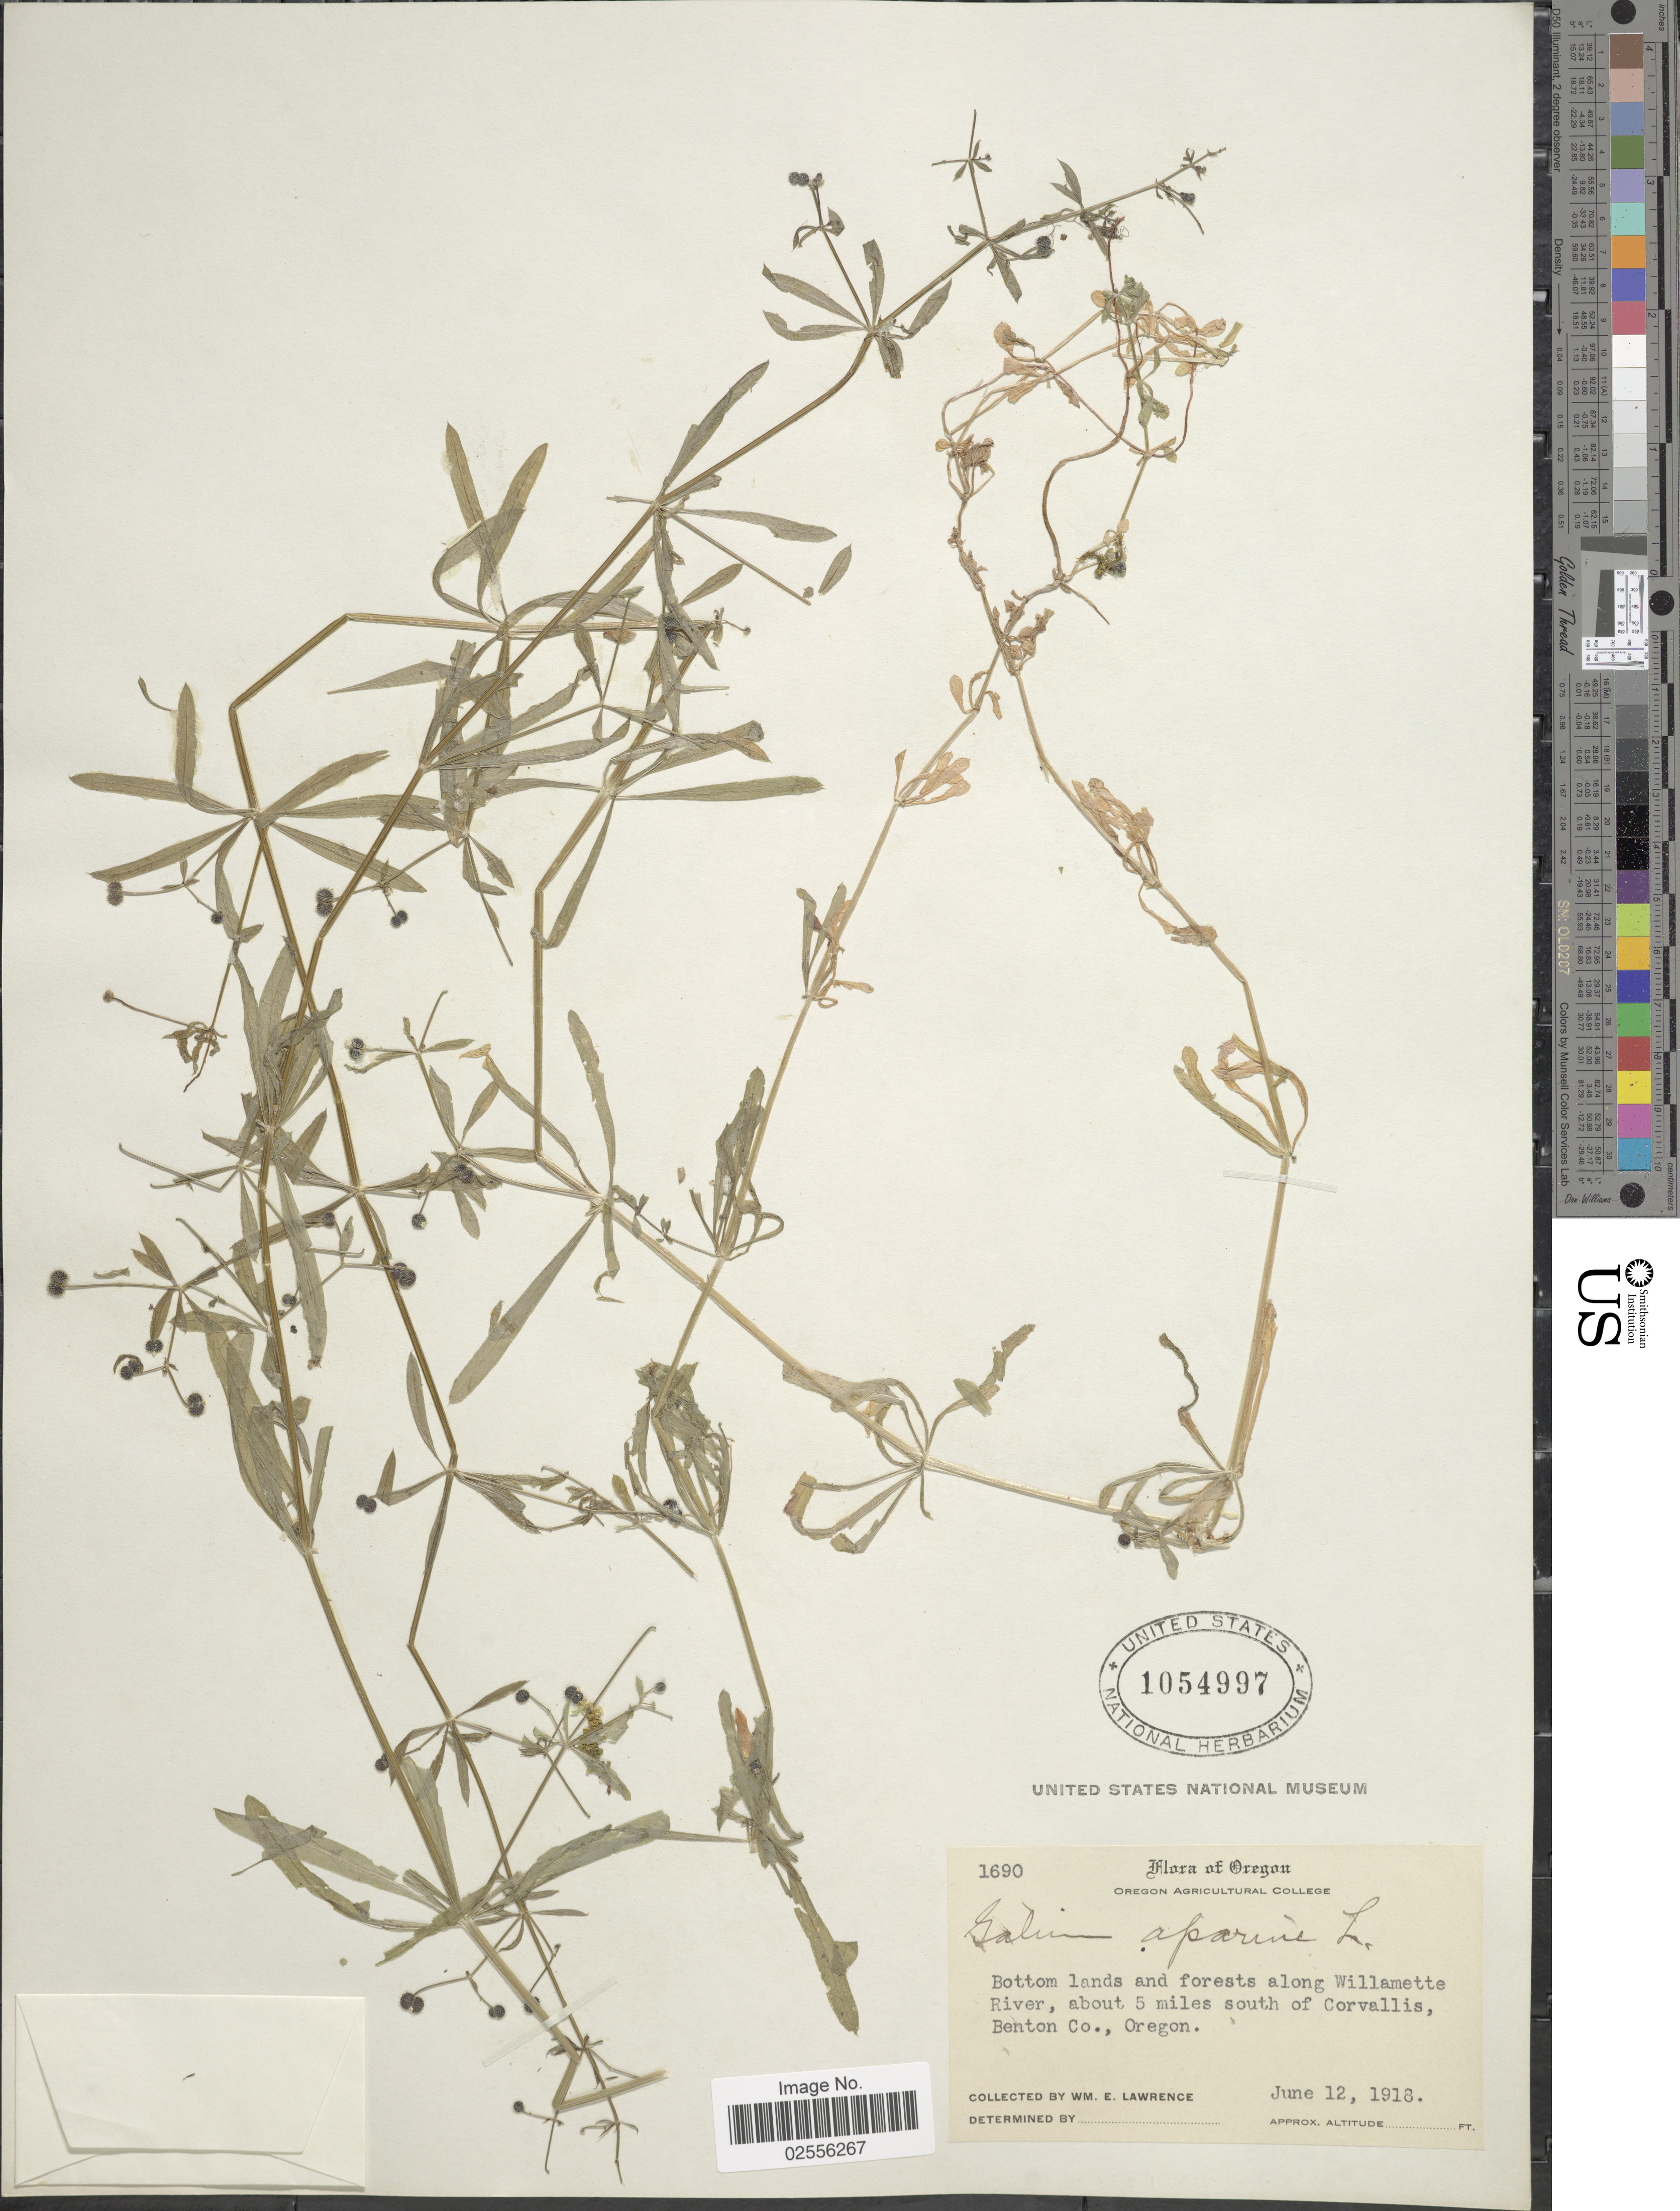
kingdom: Plantae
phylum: Tracheophyta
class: Magnoliopsida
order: Gentianales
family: Rubiaceae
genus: Galium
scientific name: Galium aparine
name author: L.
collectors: W. Lawrence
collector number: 1690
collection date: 1918-06-12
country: United States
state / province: Oregon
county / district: Benton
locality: Along Williamette River, about 5 miles south of Corvallis.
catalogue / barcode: US 1054997